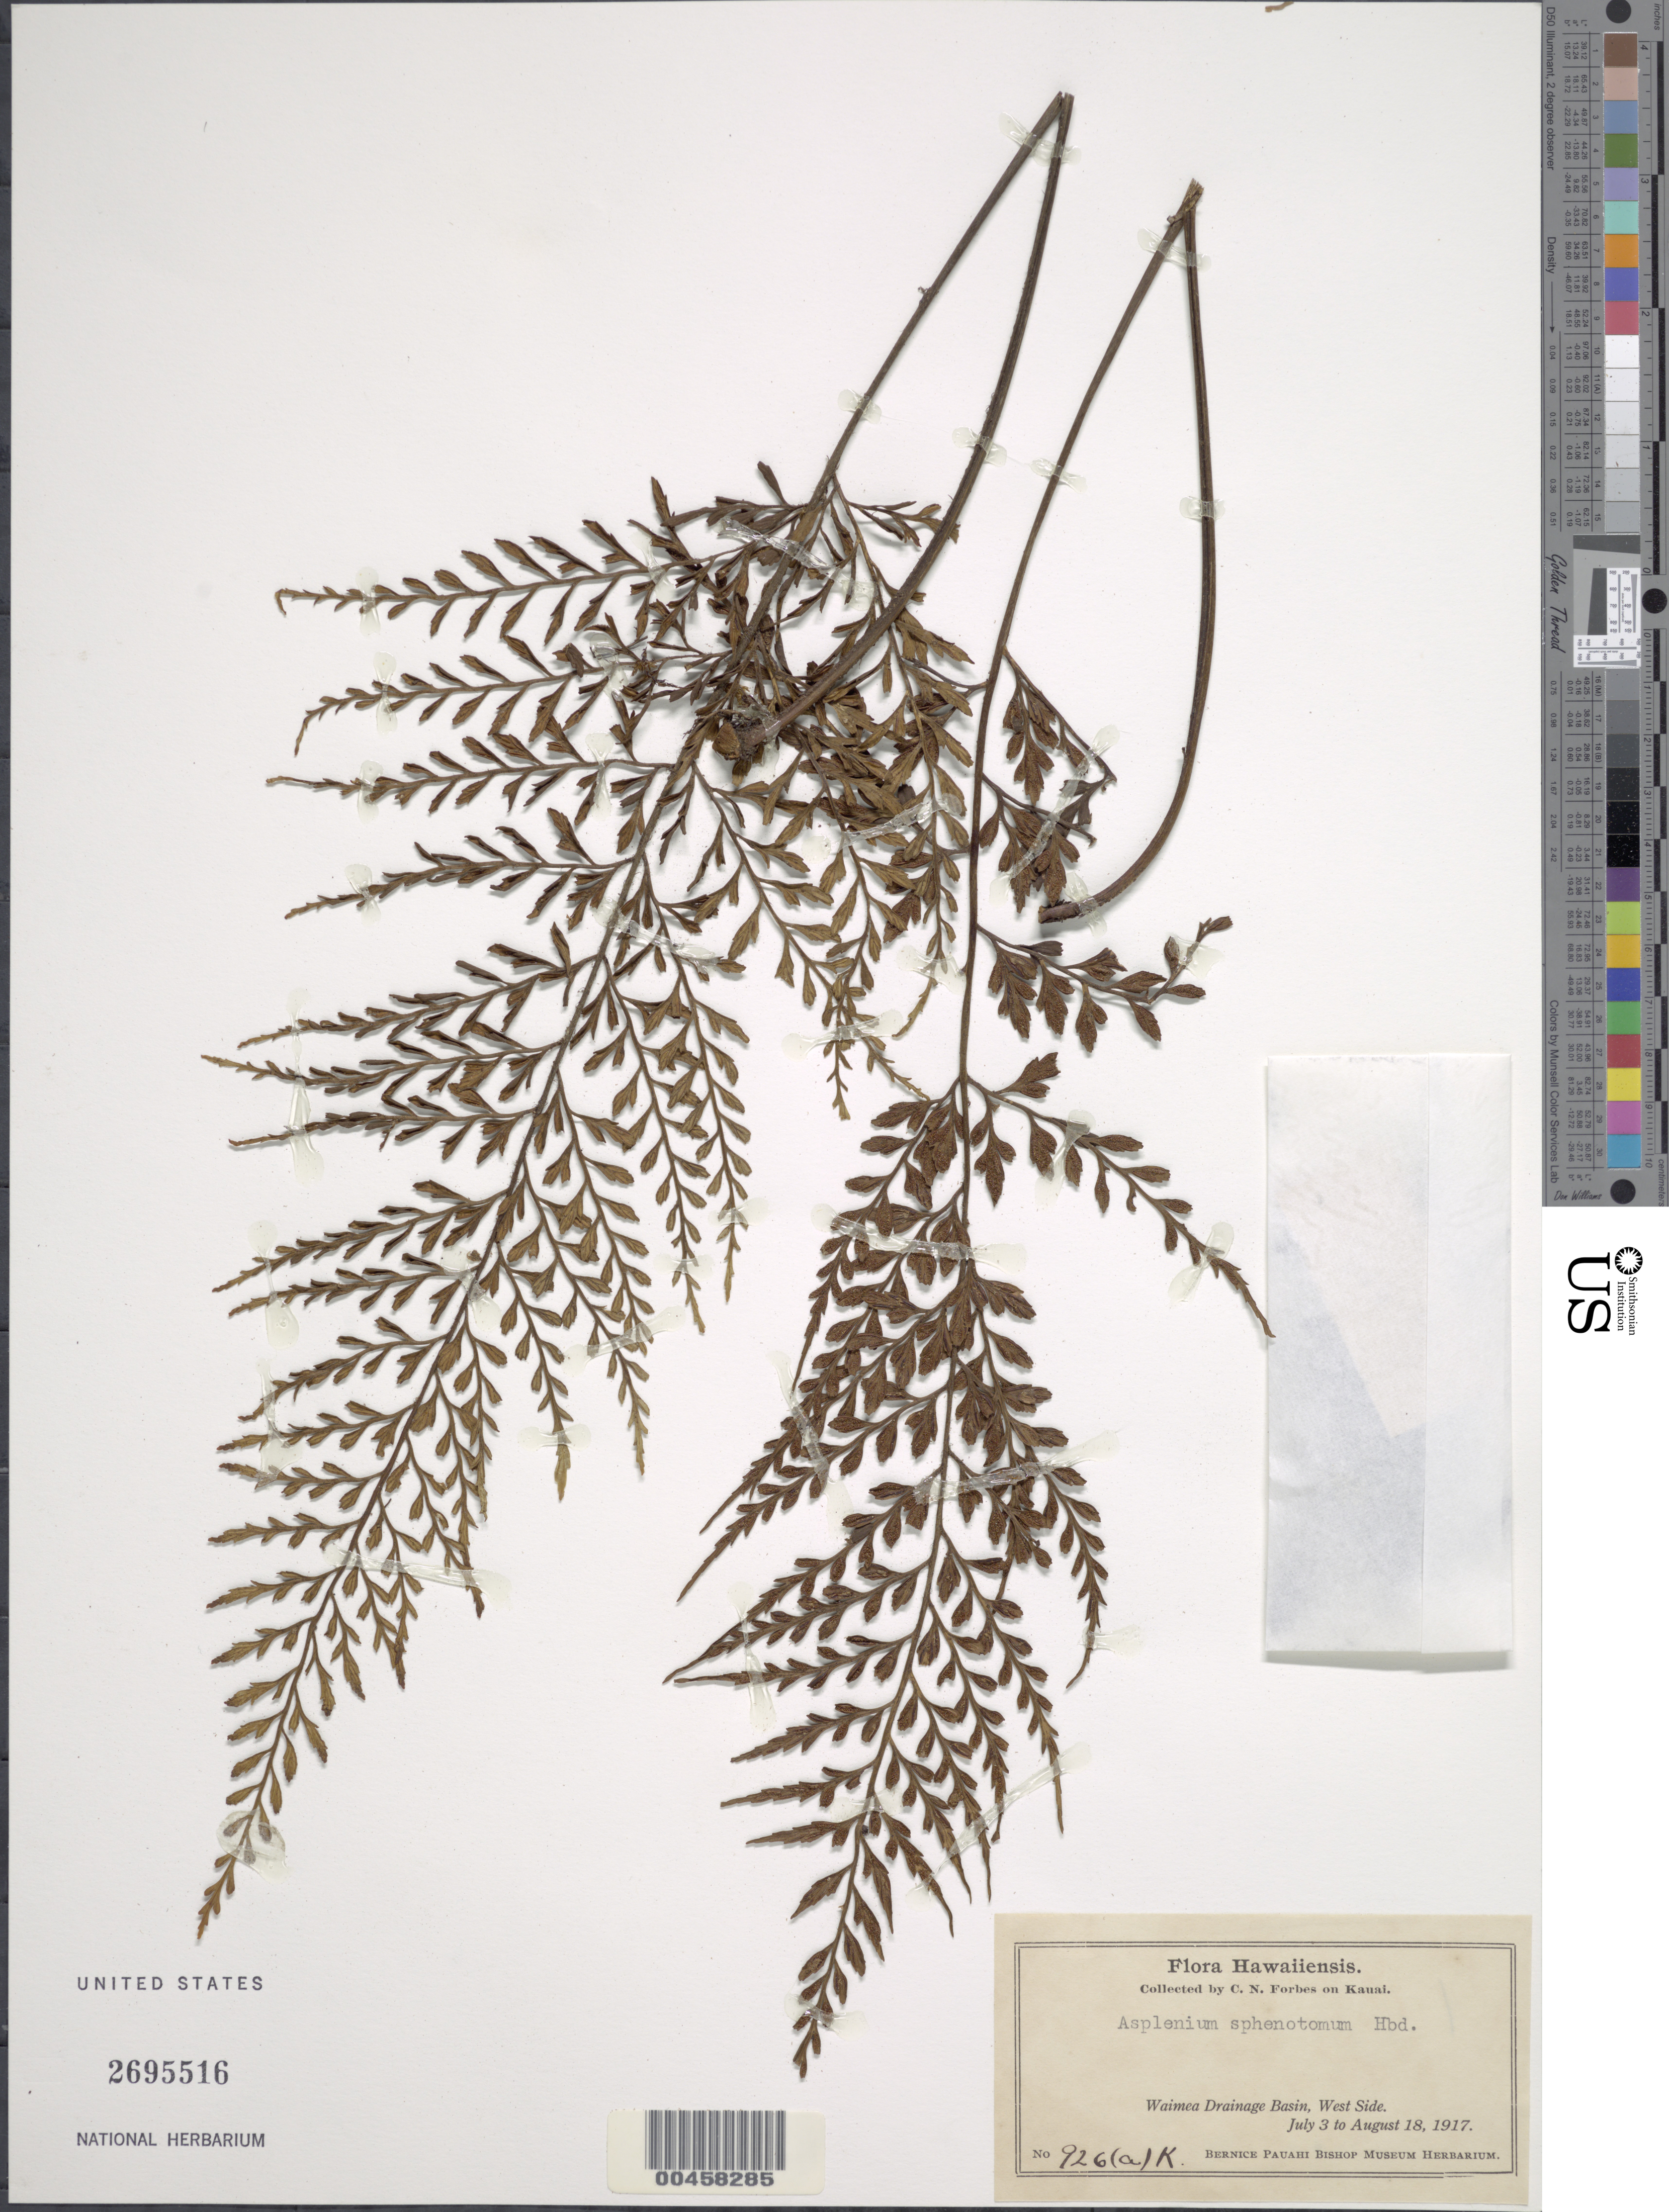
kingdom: Plantae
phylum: Tracheophyta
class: Polypodiopsida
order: Polypodiales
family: Aspleniaceae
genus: Asplenium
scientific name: Asplenium sphenotomum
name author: Hillebr.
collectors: C. N. Forbes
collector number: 926(a)K.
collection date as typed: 3 Jul 1917 to 18 Aug 1917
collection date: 1917-07-03/1917-08-18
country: United States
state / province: Hawaii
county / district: Kauai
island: Kaua'i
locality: Waimea Drainage Basin, West Side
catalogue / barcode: US 2695516